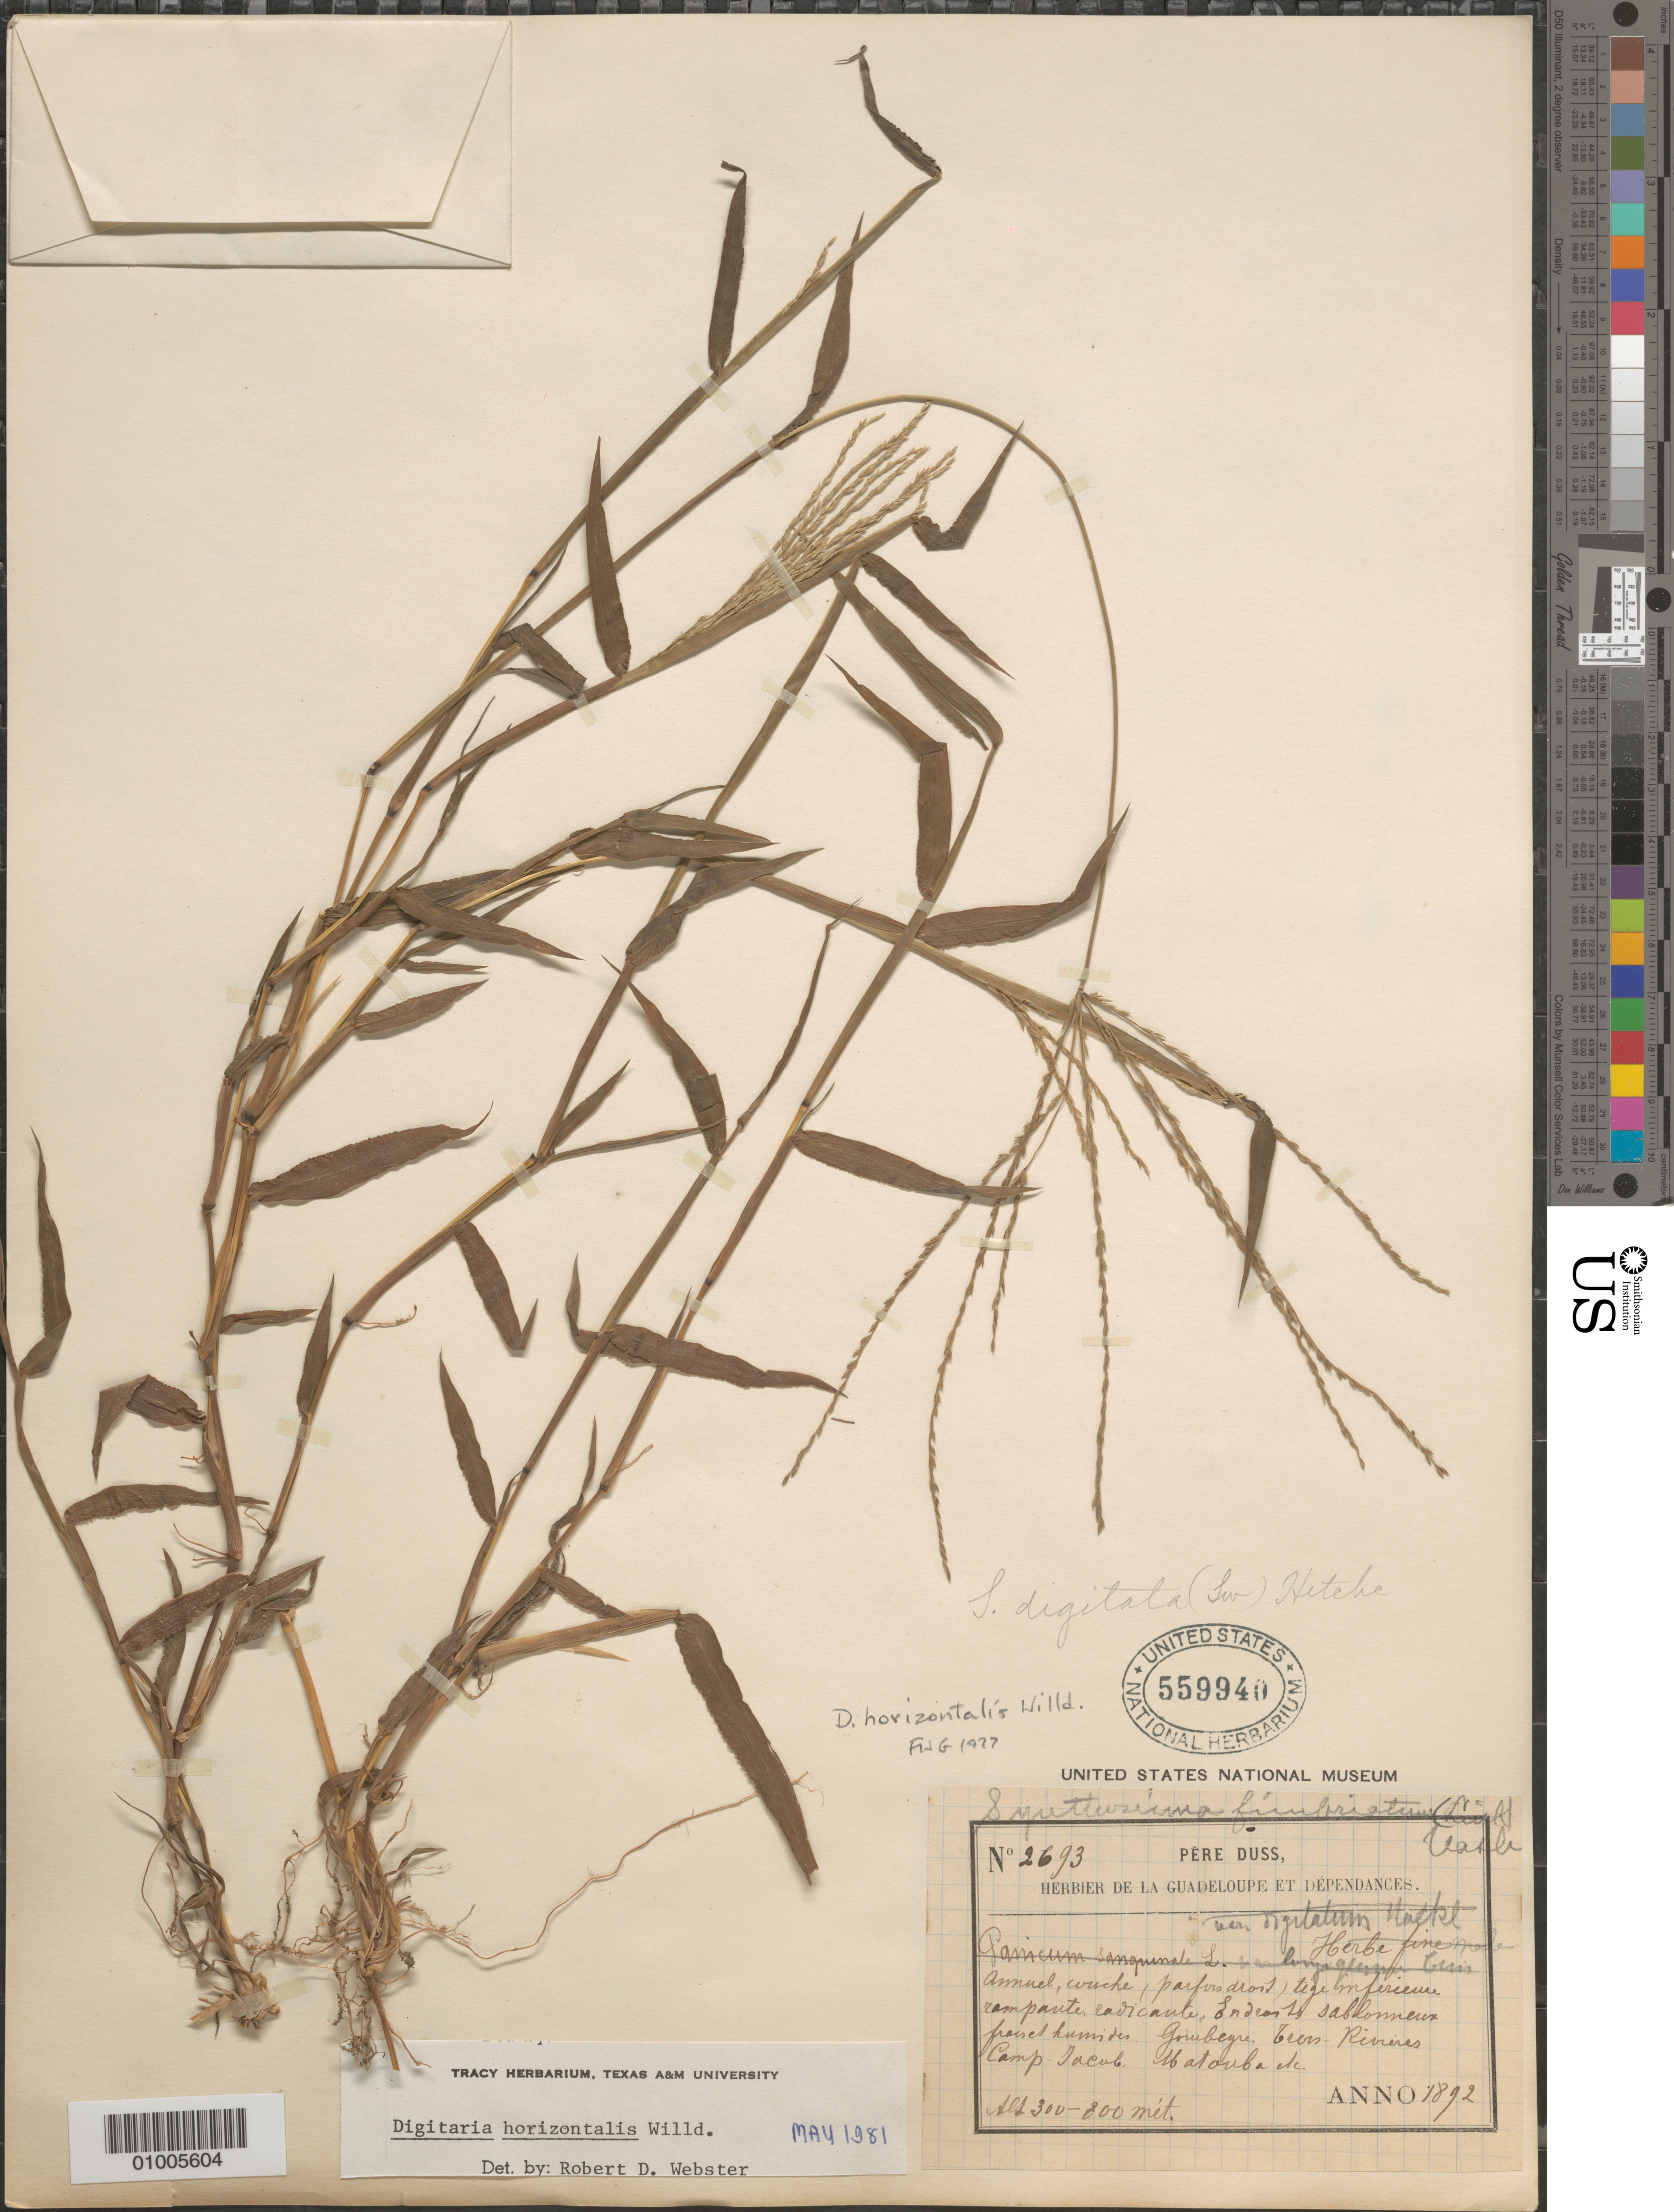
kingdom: Plantae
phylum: Tracheophyta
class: Liliopsida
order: Poales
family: Poaceae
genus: Digitaria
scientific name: Digitaria horizontalis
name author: Willd.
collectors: Père Duss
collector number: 2693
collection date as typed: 1892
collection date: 1892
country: Guadeloupe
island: Basse Terre [Guadeloupe]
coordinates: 0 N, 0 E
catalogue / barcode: US 559940